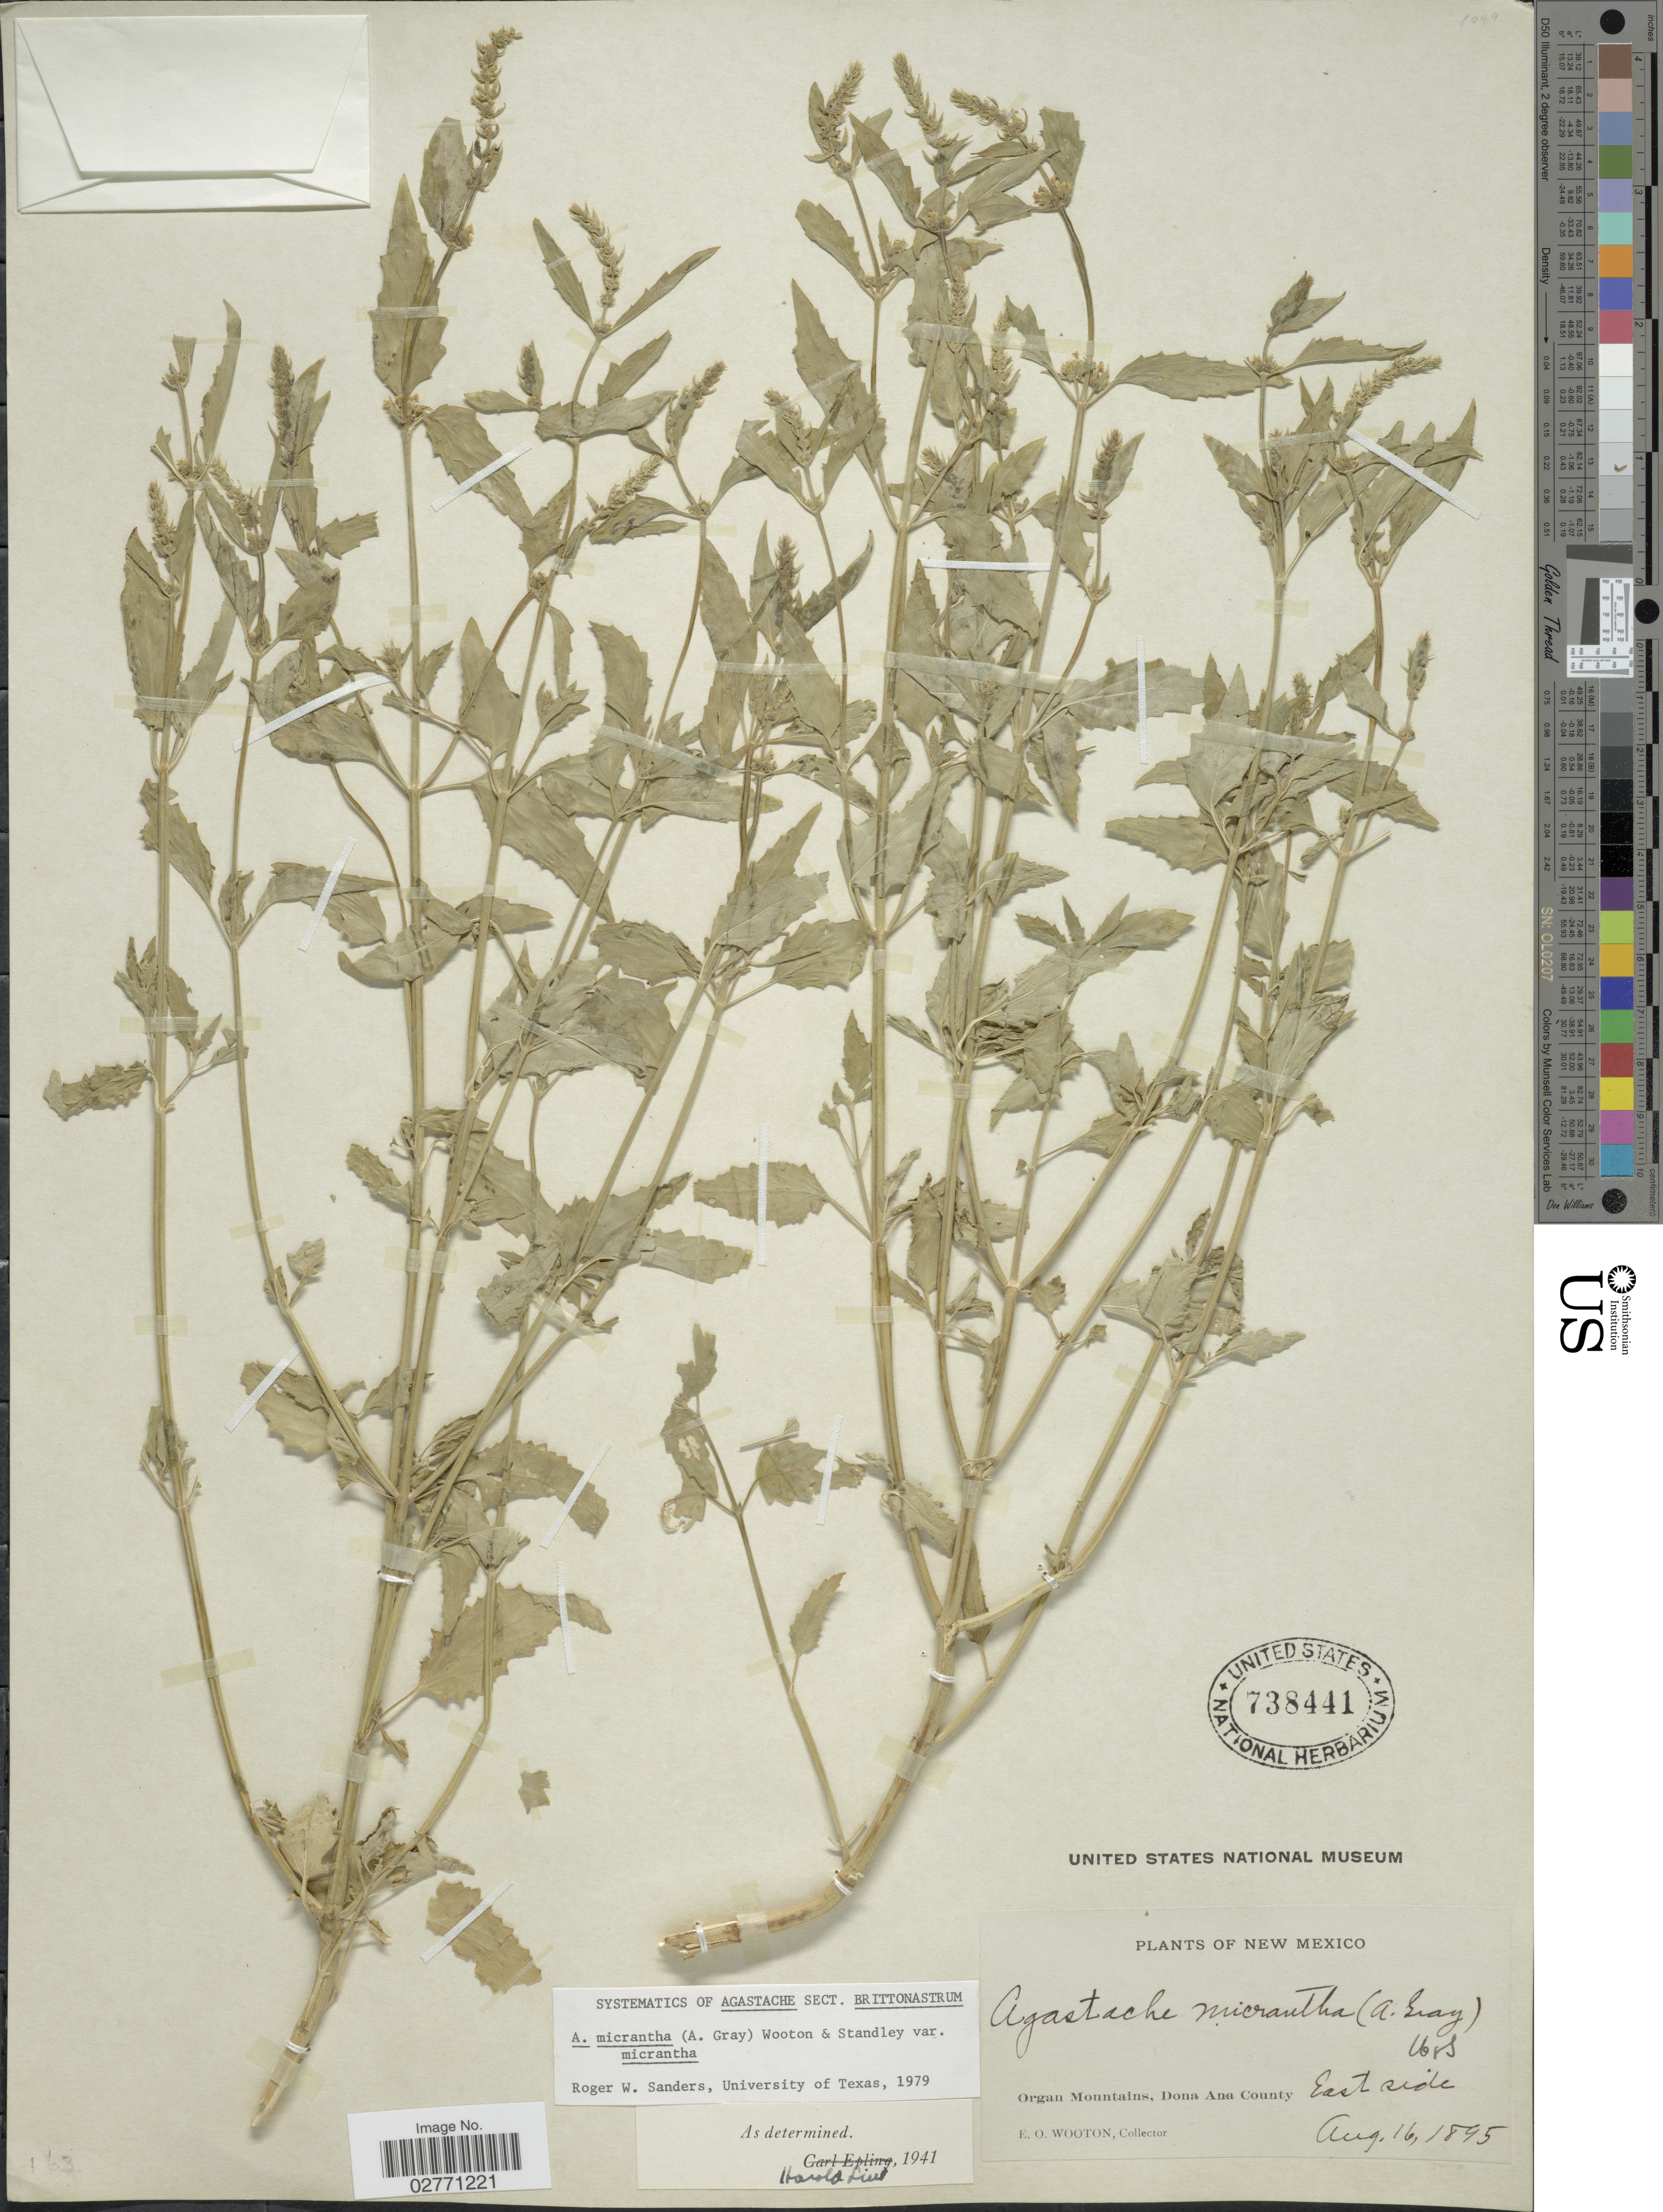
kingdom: Plantae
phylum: Tracheophyta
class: Magnoliopsida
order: Lamiales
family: Lamiaceae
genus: Agastache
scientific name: Agastache micrantha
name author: (A. Gray) Wooton & Standl.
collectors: E. O. Wooton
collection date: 1895-08-16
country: United States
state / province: New Mexico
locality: Organ Mountains, Dona Ana County. East side.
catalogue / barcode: US 738441